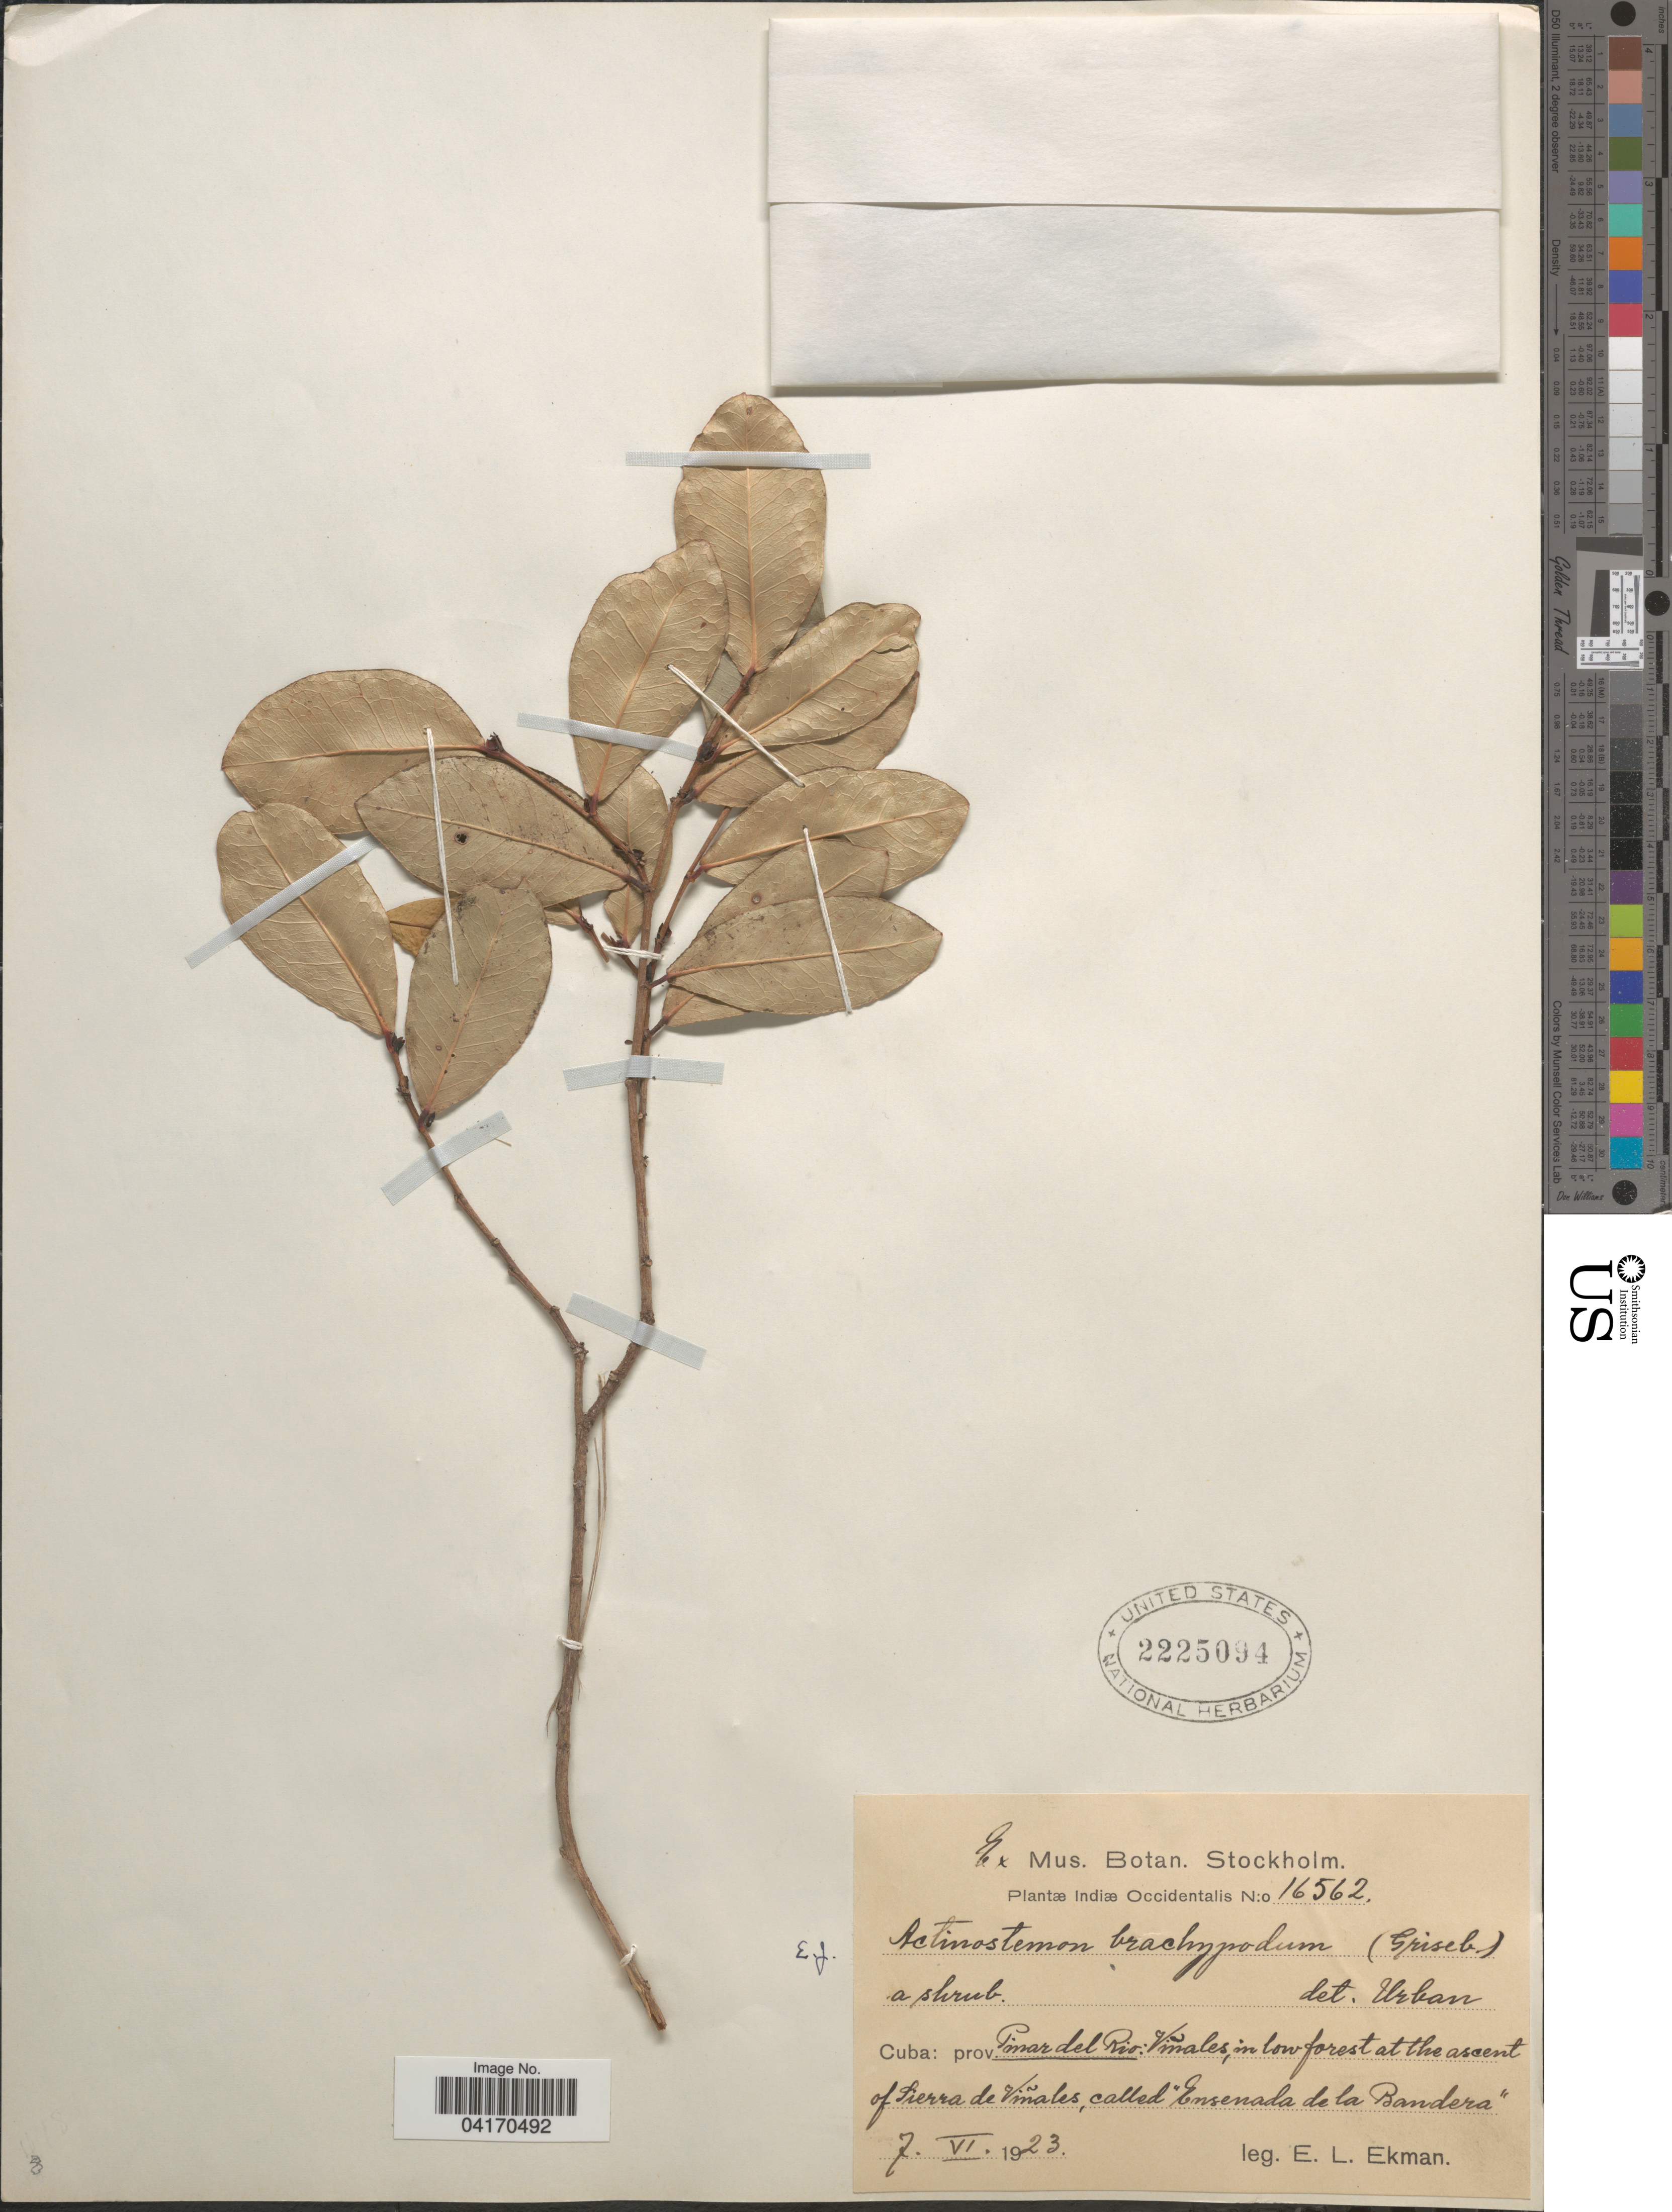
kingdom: Plantae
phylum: Tracheophyta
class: Magnoliopsida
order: Malpighiales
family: Euphorbiaceae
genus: Actinostemon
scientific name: Actinostemon brachypodus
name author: (Griseb.) Urb.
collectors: E. L. Ekman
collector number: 16562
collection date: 1923-06-07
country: Cuba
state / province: Pinar del Río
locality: Indiæ Occidentalis. Viñales, in low forest at the ascent of Sierra de Viñales, called "Ensenada de la Bandera".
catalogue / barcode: US 2225094